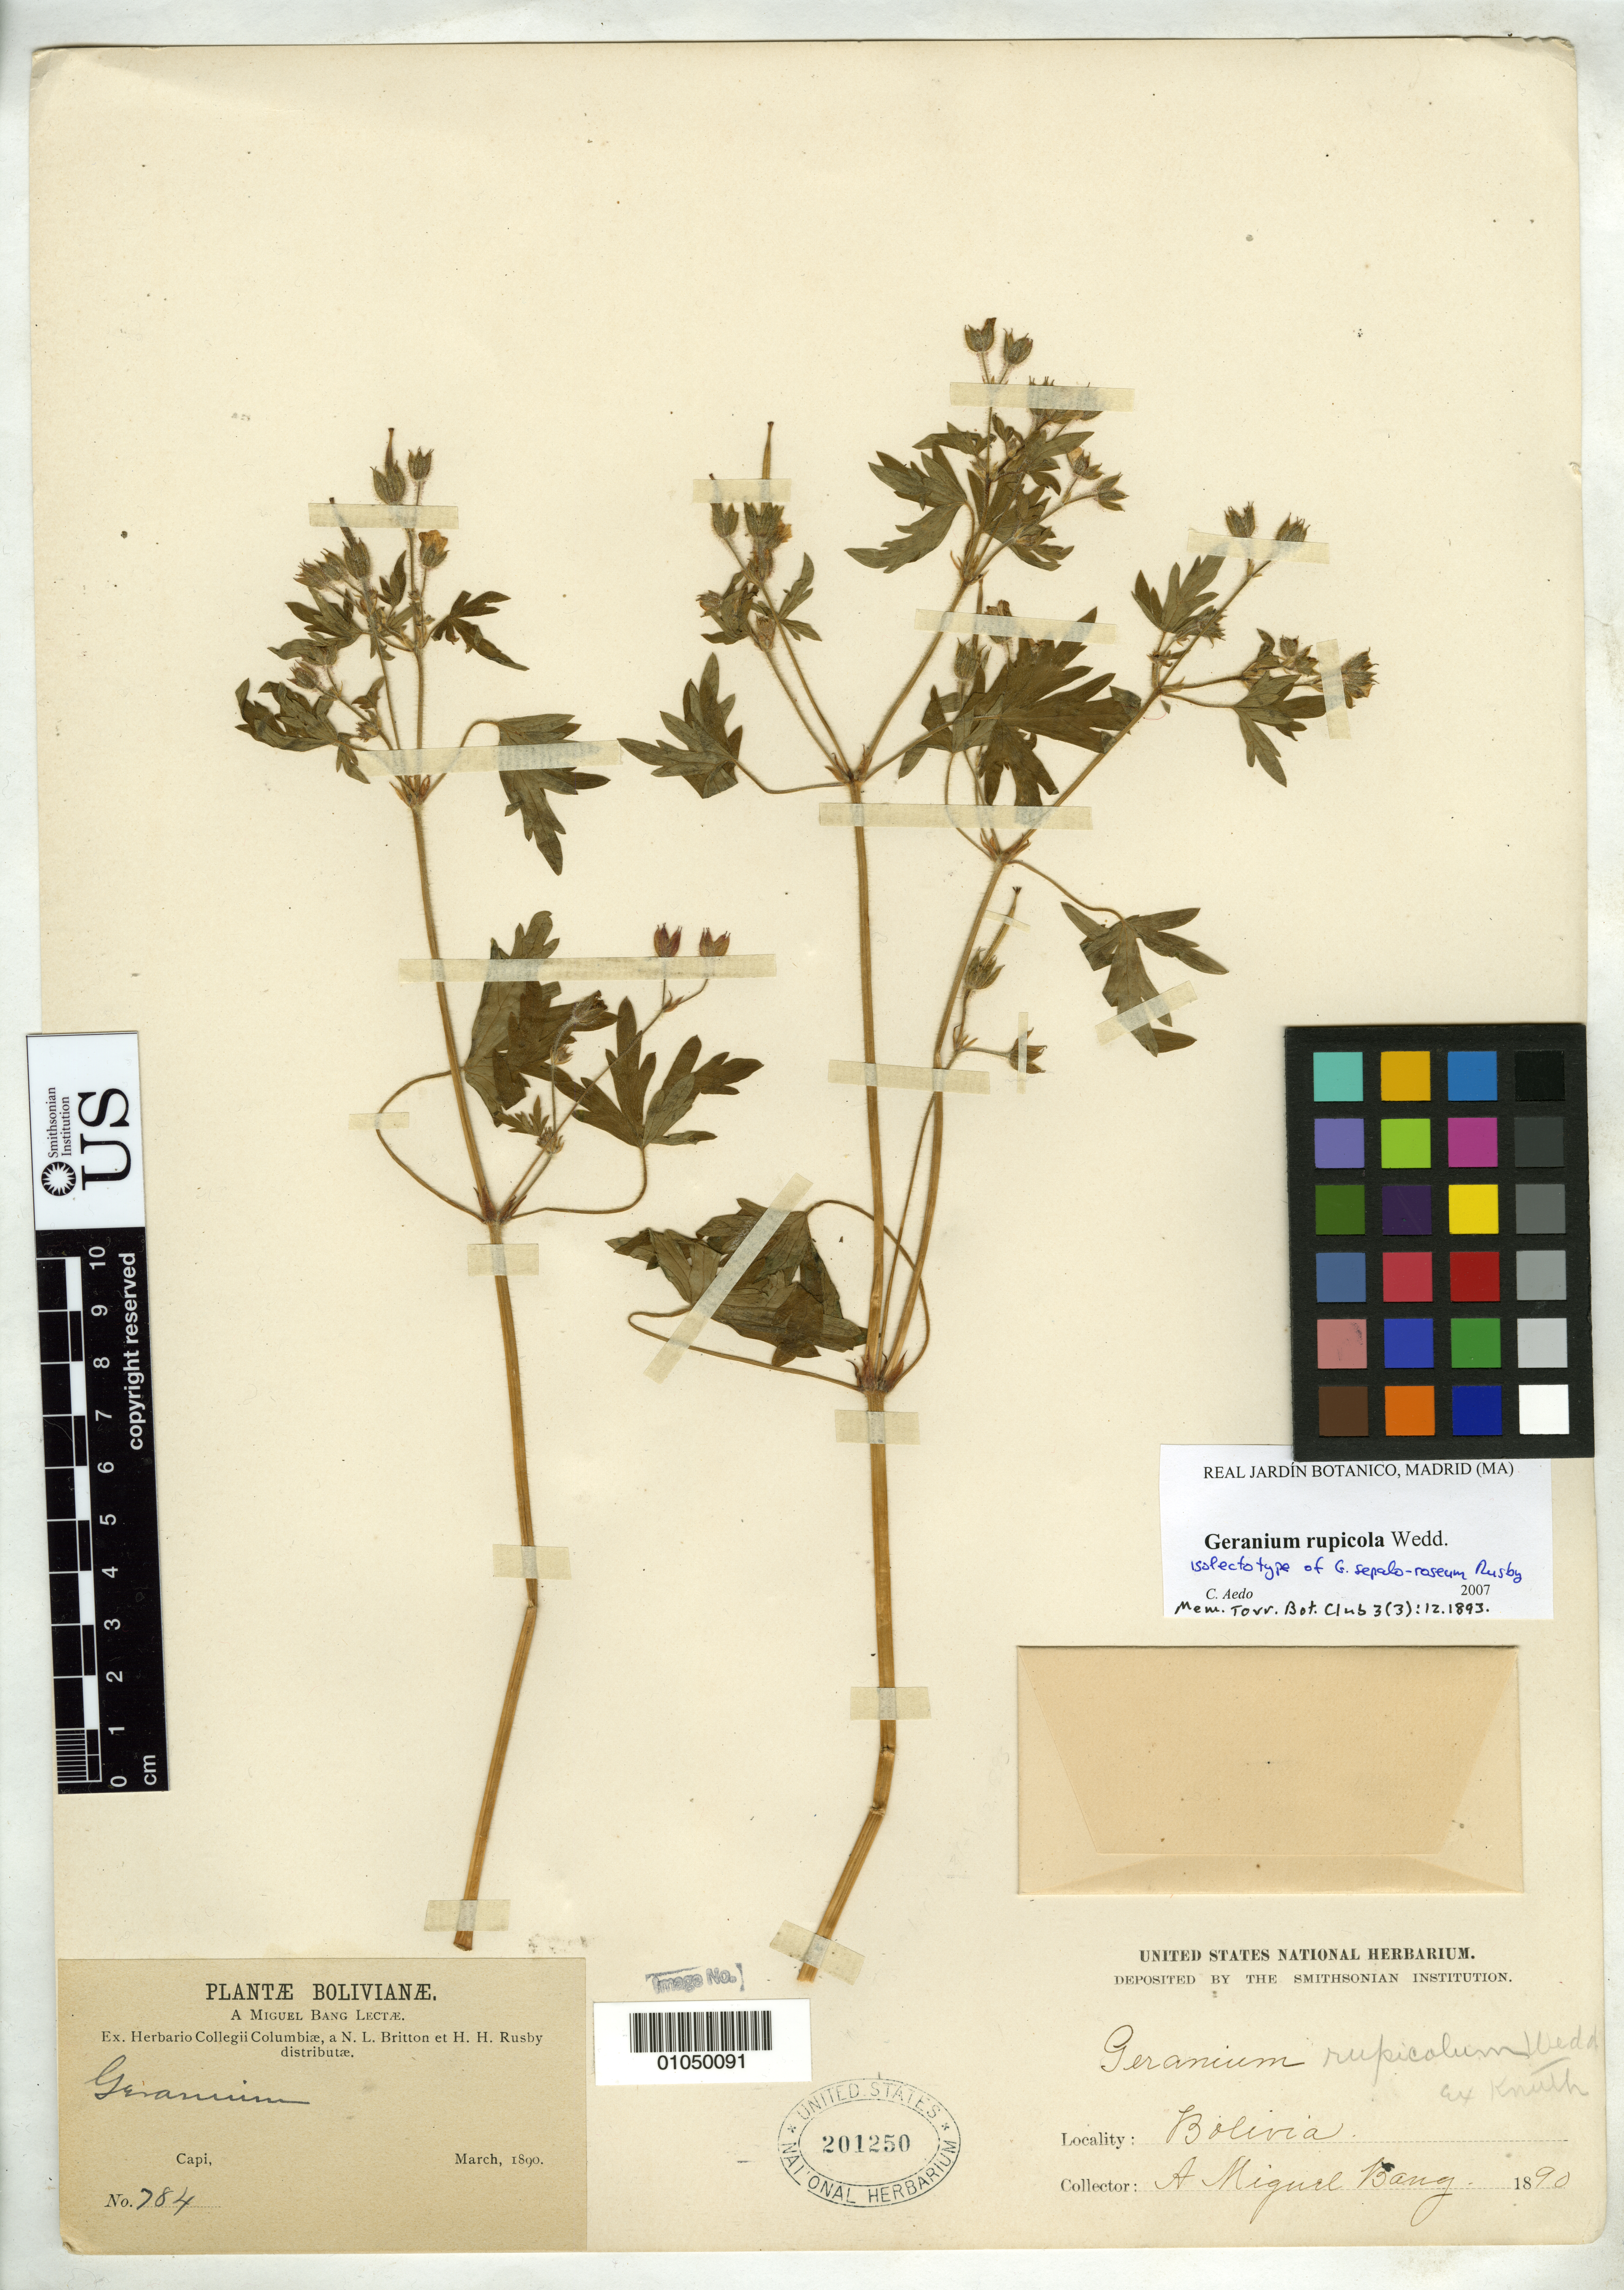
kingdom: Plantae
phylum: Tracheophyta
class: Magnoliopsida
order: Geraniales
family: Geraniaceae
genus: Geranium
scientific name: Geranium sepalo-roseum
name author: Rusby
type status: Type Collection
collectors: M. Bang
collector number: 784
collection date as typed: Mar 1890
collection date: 1890-03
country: Bolivia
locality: Capi.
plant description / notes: Annotated by C. Aedo (2007) as "isolectotype", apparently ined. (as of Aug. 2011).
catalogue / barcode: US 201250